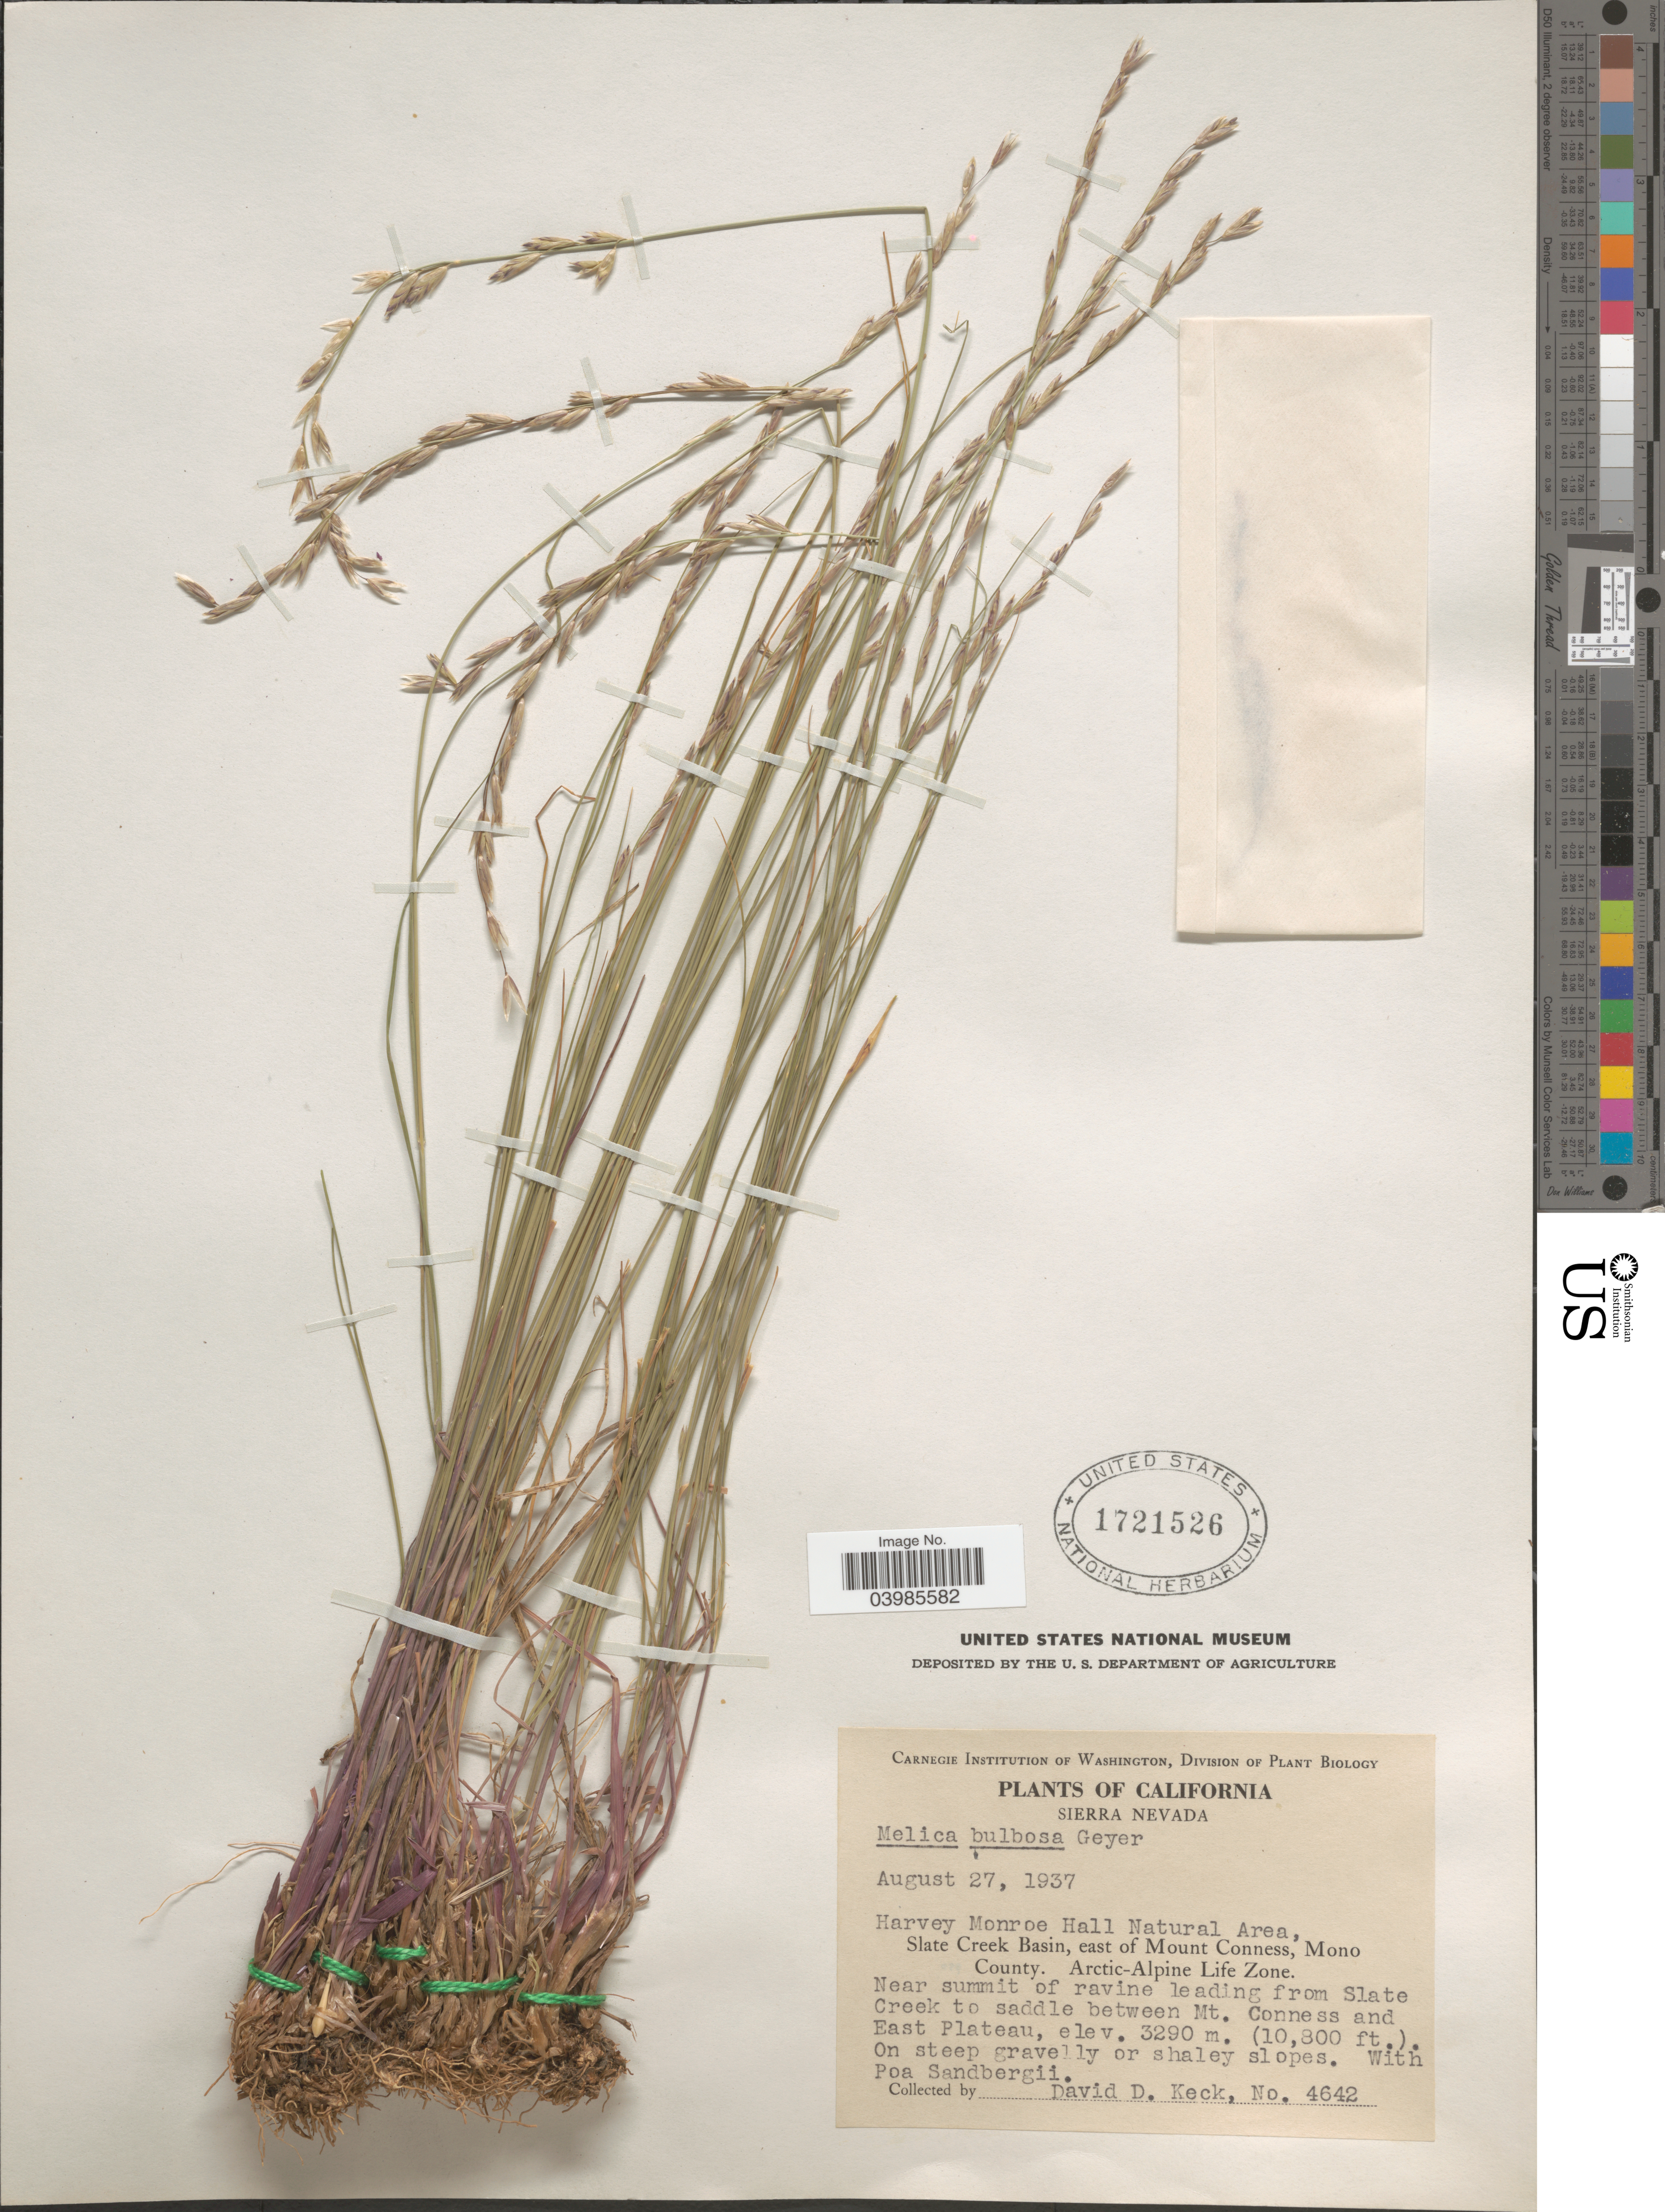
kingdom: Plantae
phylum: Tracheophyta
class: Liliopsida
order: Poales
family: Poaceae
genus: Melica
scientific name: Melica bulbosa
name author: Geyer ex Porter & J.M. Coult.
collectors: D. D. Keck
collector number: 4642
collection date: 1937-08-27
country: United States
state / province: California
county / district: Mono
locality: Sierra Nevada. Harvey Monroe Hall Natural Area, Slate Creek Basin, east of Mount Conness, Mono County. Arctic-Alpine Life Zone. Near summit of ravine leading from Slate Creek to saddle between Mt. Conness and East Plateau.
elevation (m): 3290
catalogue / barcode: US 1721526